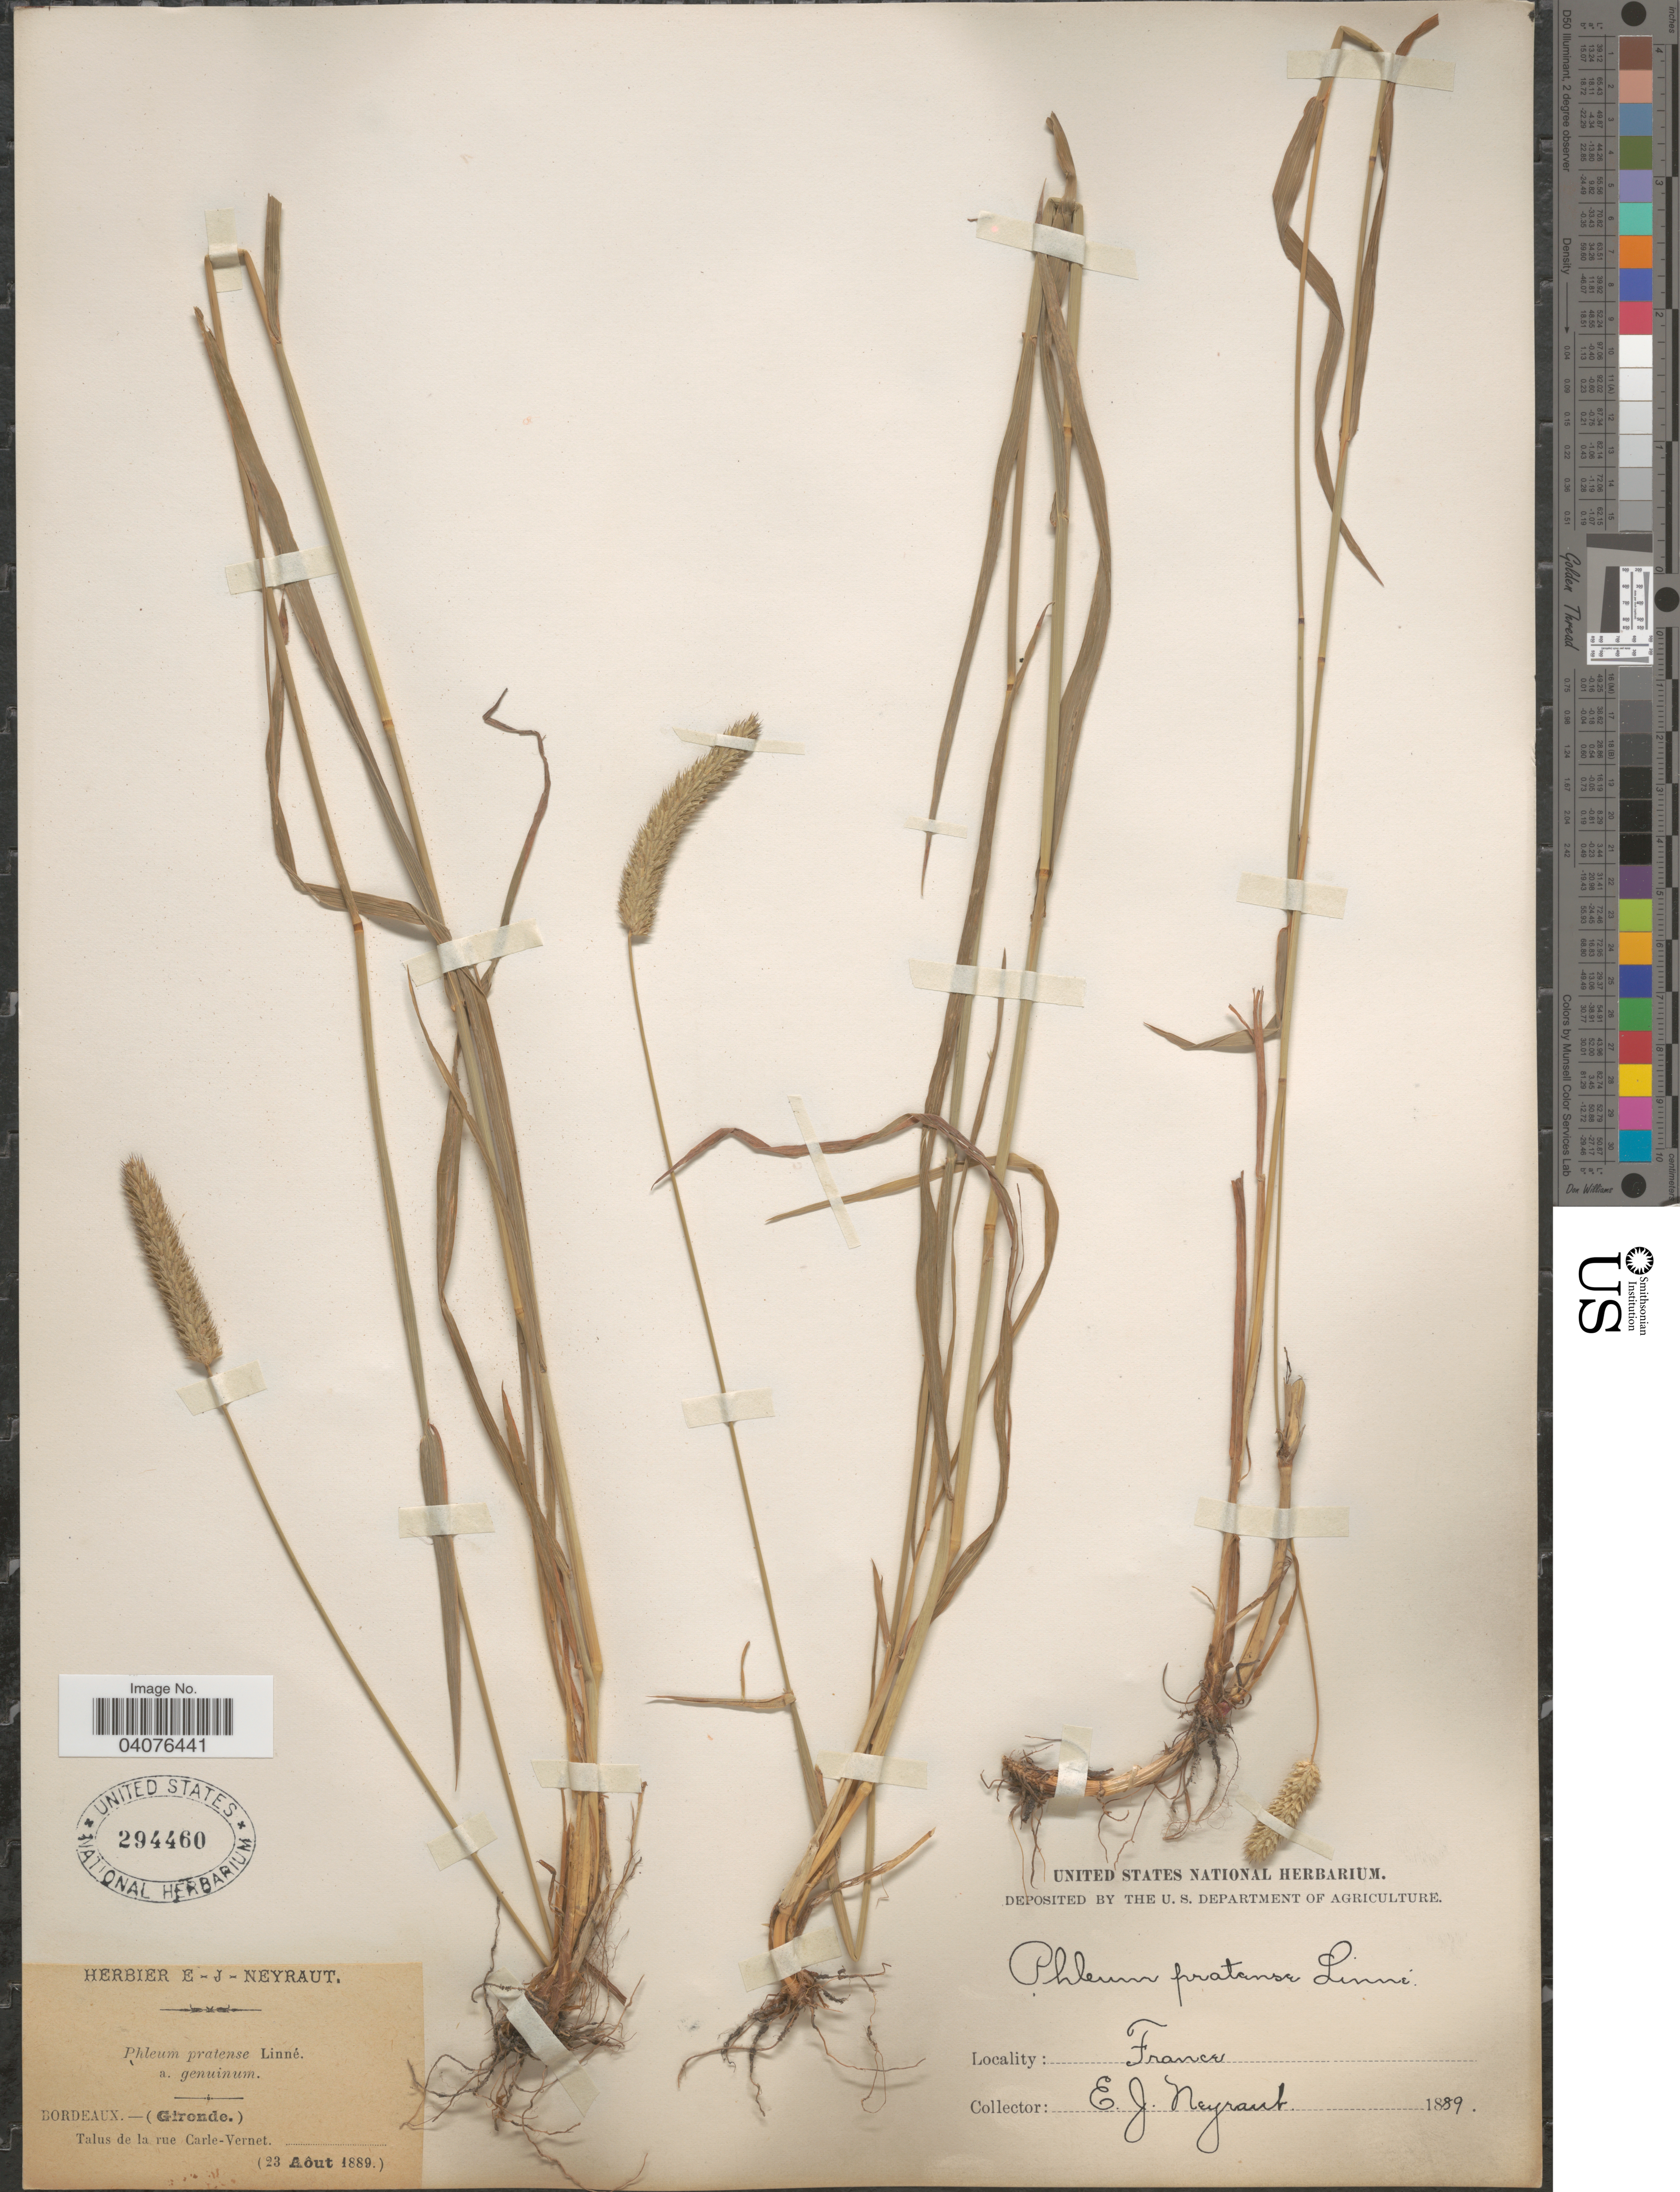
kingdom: Plantae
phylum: Tracheophyta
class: Liliopsida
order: Poales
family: Poaceae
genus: Phleum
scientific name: Phleum pratense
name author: L.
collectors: E. Neyraut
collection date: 1889-08-23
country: France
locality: Bordeaux. - (Gironde.) Talus de la rue Carle-Vernet.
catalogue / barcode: US 294460